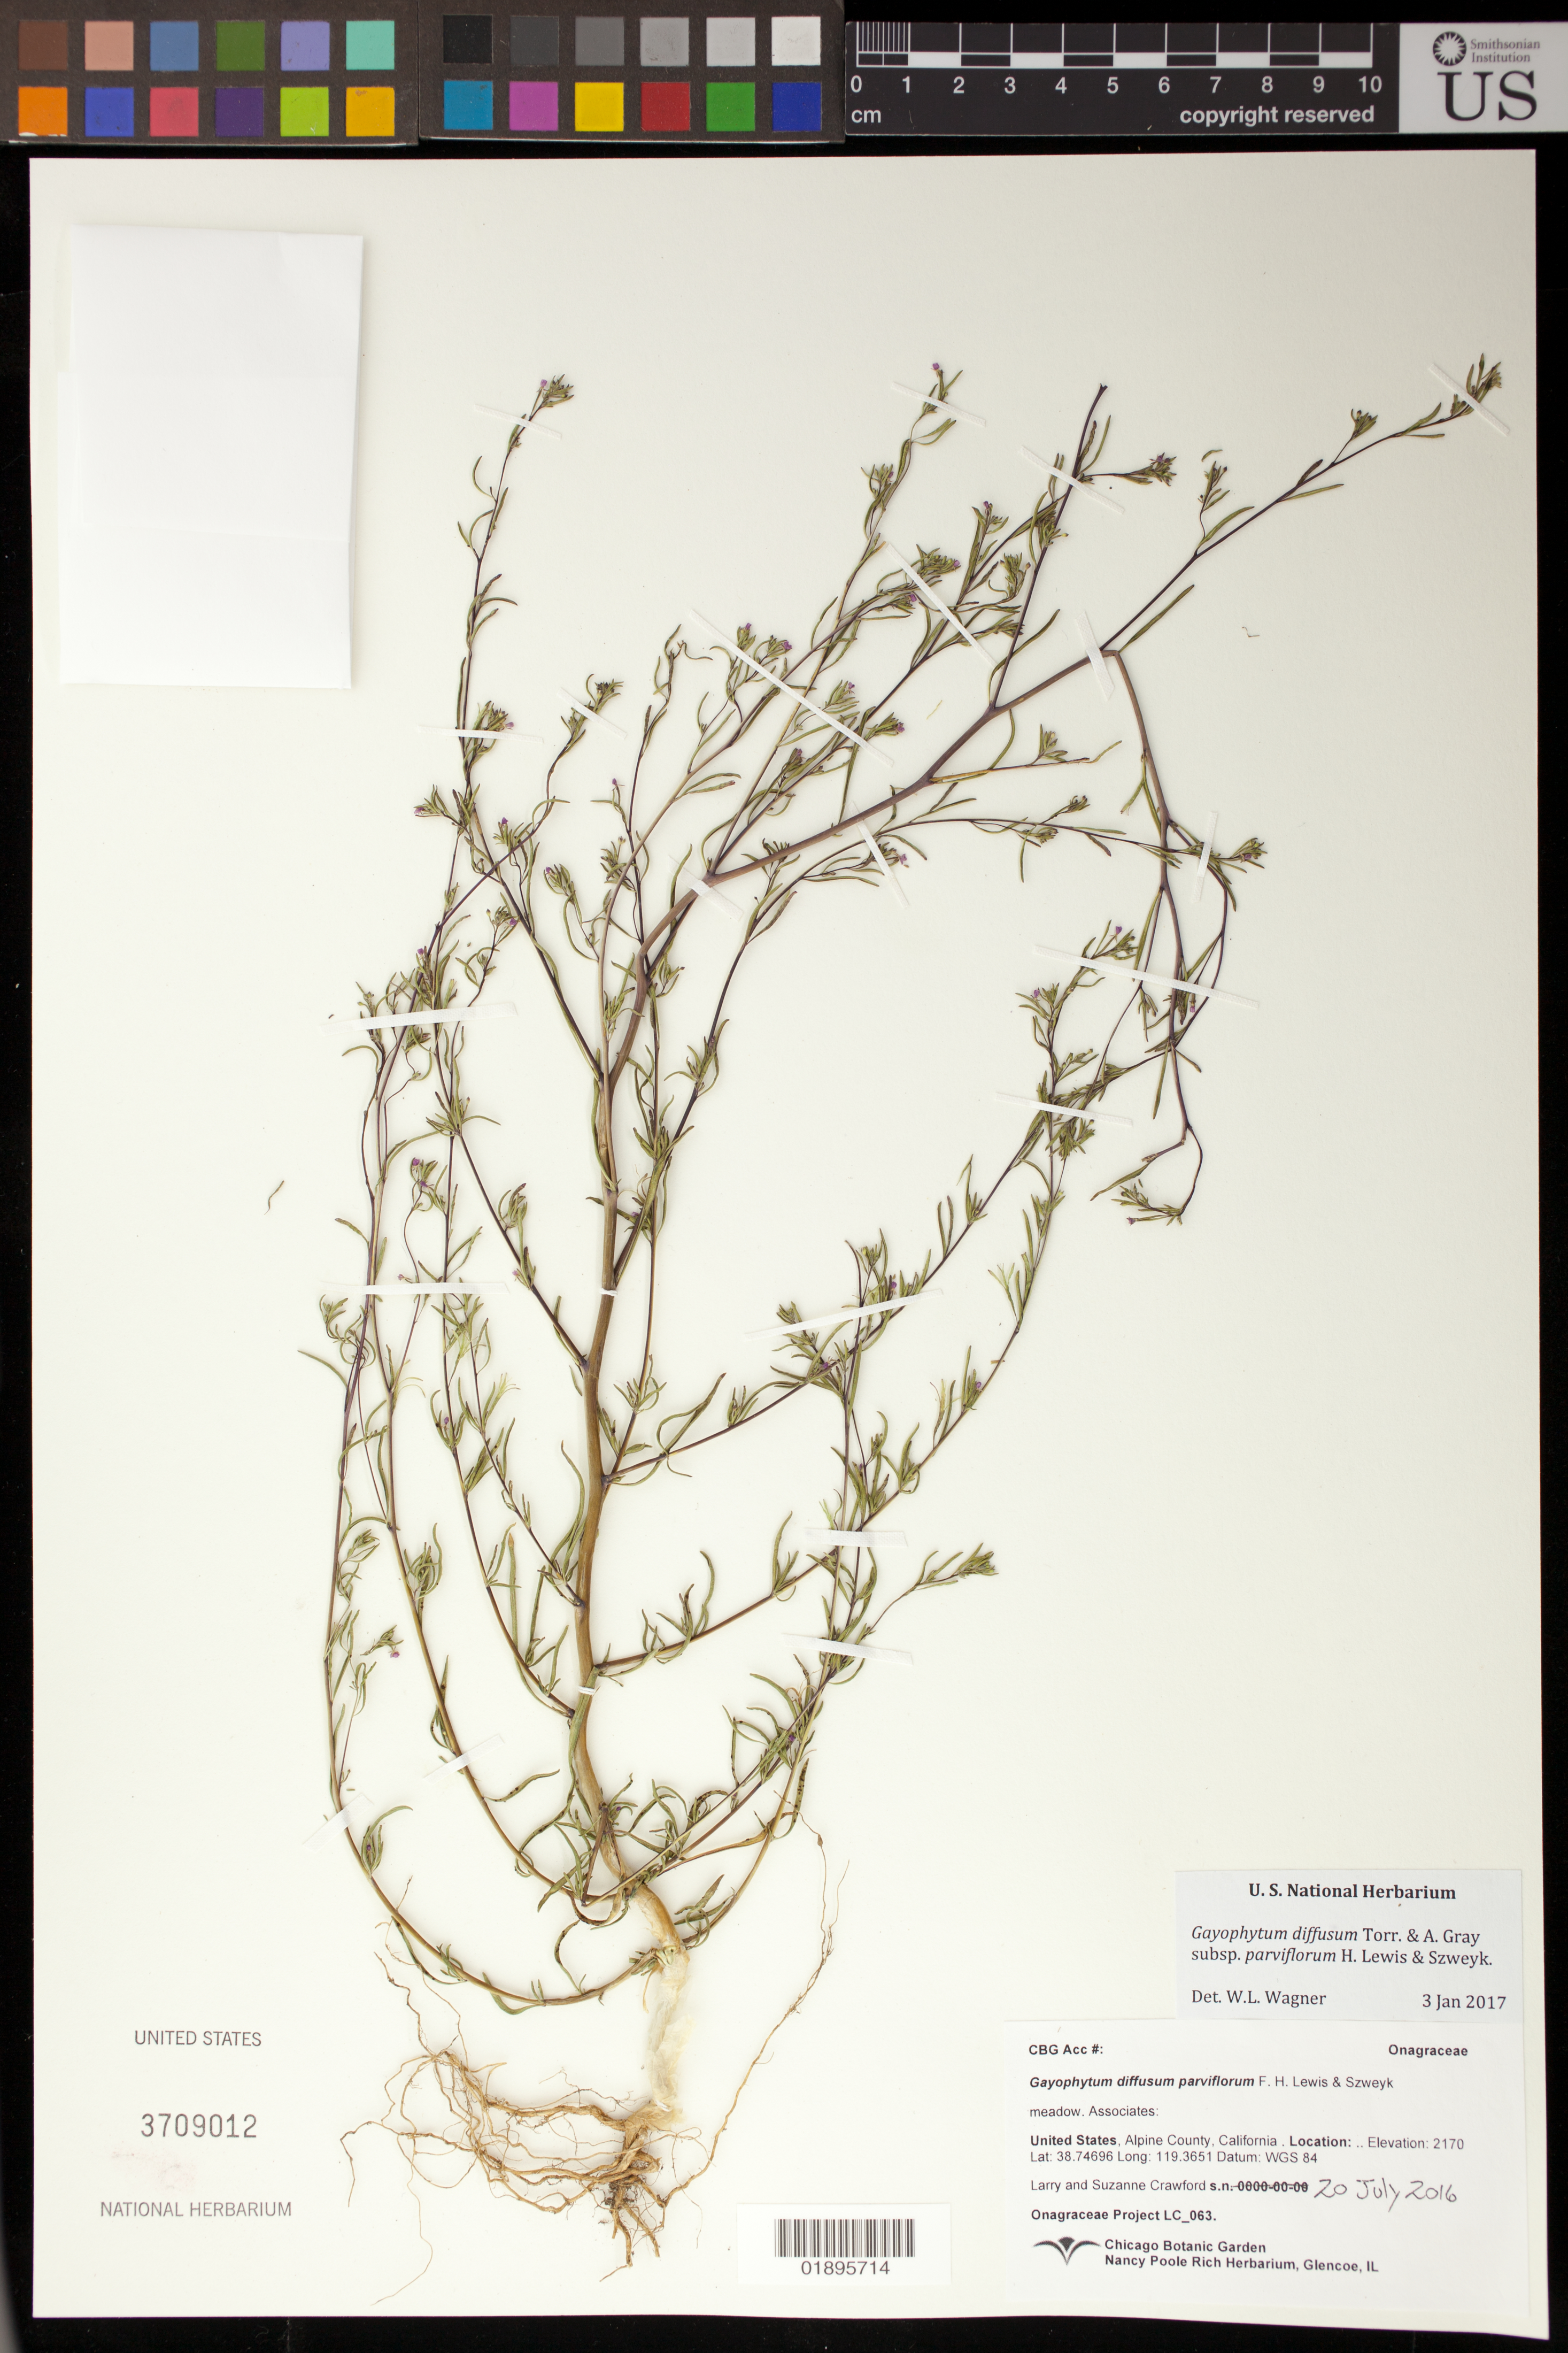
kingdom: Plantae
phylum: Tracheophyta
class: Magnoliopsida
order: Myrtales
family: Onagraceae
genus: Gayophytum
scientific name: Gayophytum diffusum subsp. parviflorum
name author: F. H. Lewis & Szweyk.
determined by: Wagner, W. L., (BOT), Smithsonian Institution - National Museum of Natural History (UNITED STATES)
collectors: L. Crawford & S. Crawford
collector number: LC 063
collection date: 2016-07-20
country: United States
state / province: California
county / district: Alpine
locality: Blue Lakes Rd. meadow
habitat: meadow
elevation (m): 2170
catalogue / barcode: US 3709012